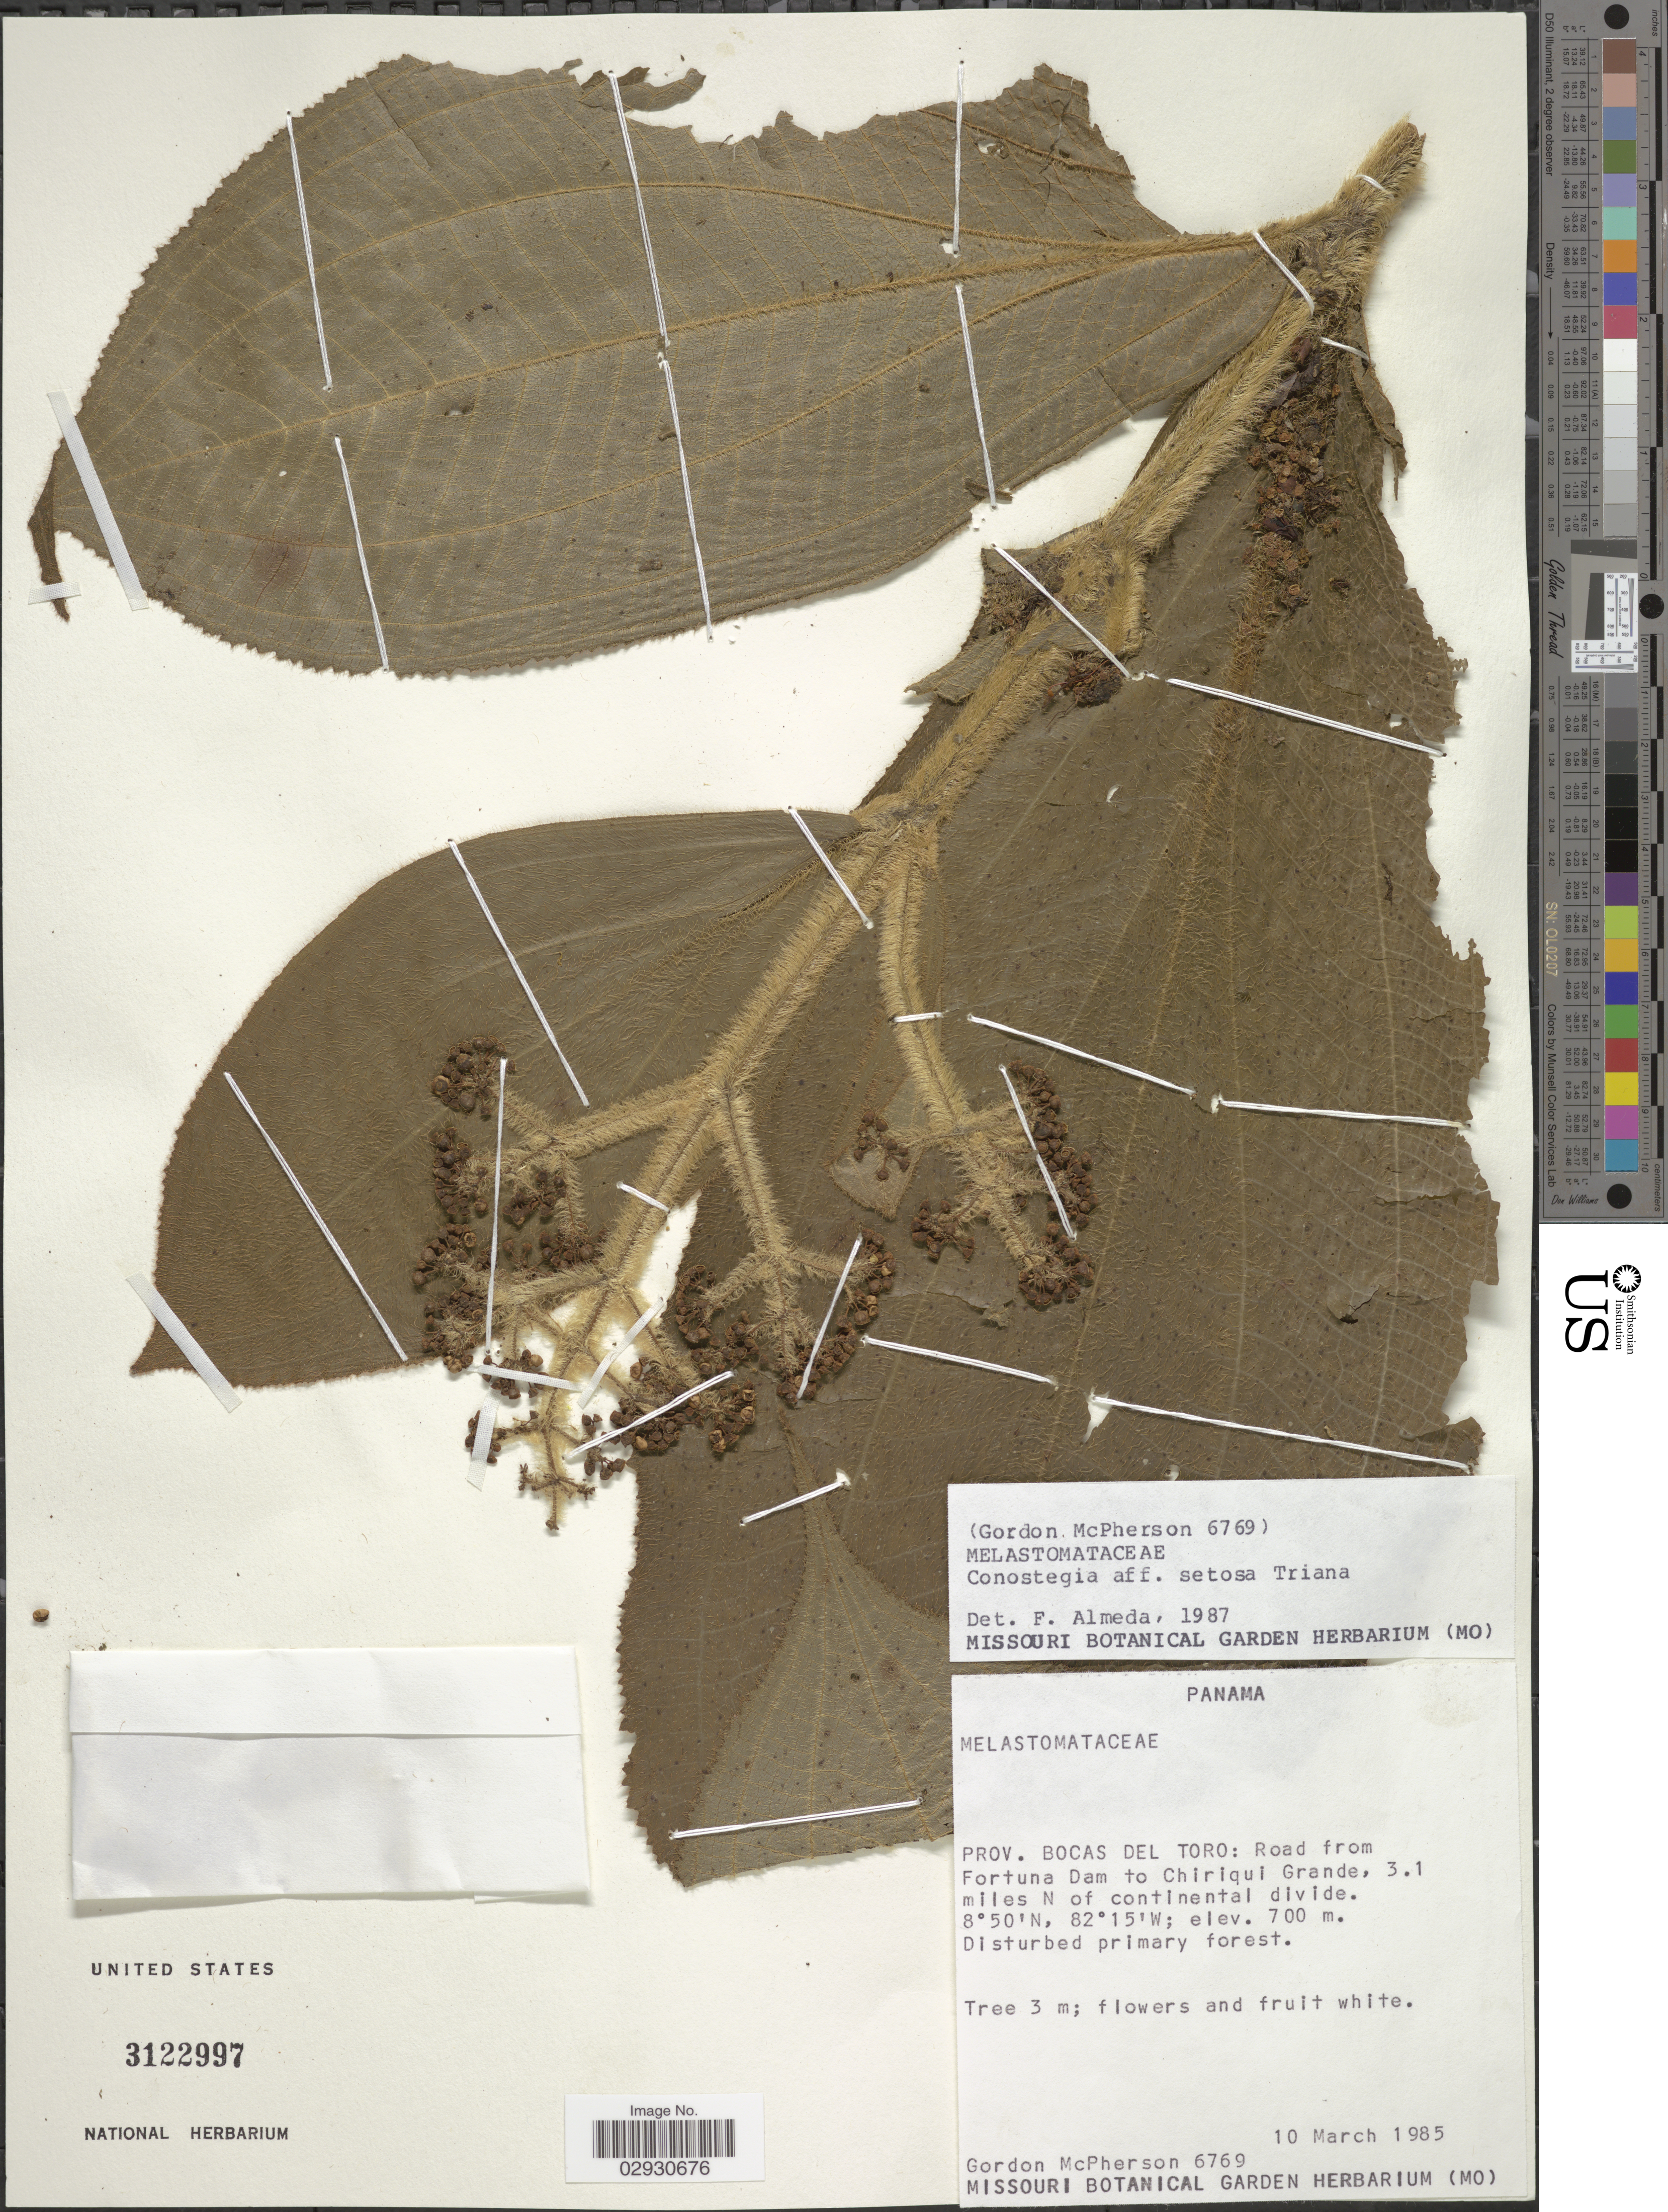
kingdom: Plantae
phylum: Tracheophyta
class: Magnoliopsida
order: Myrtales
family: Melastomataceae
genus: Conostegia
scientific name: Conostegia setosa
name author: Triana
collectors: G. McPherson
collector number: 6769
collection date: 1985-03-10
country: Panama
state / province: Bocas del Toro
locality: Prov. Bocas Del Toro: Road from Fortuna Dam to Chiriqui Grande, 3.1 miles N of continental divide.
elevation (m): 700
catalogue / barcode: US 3122997